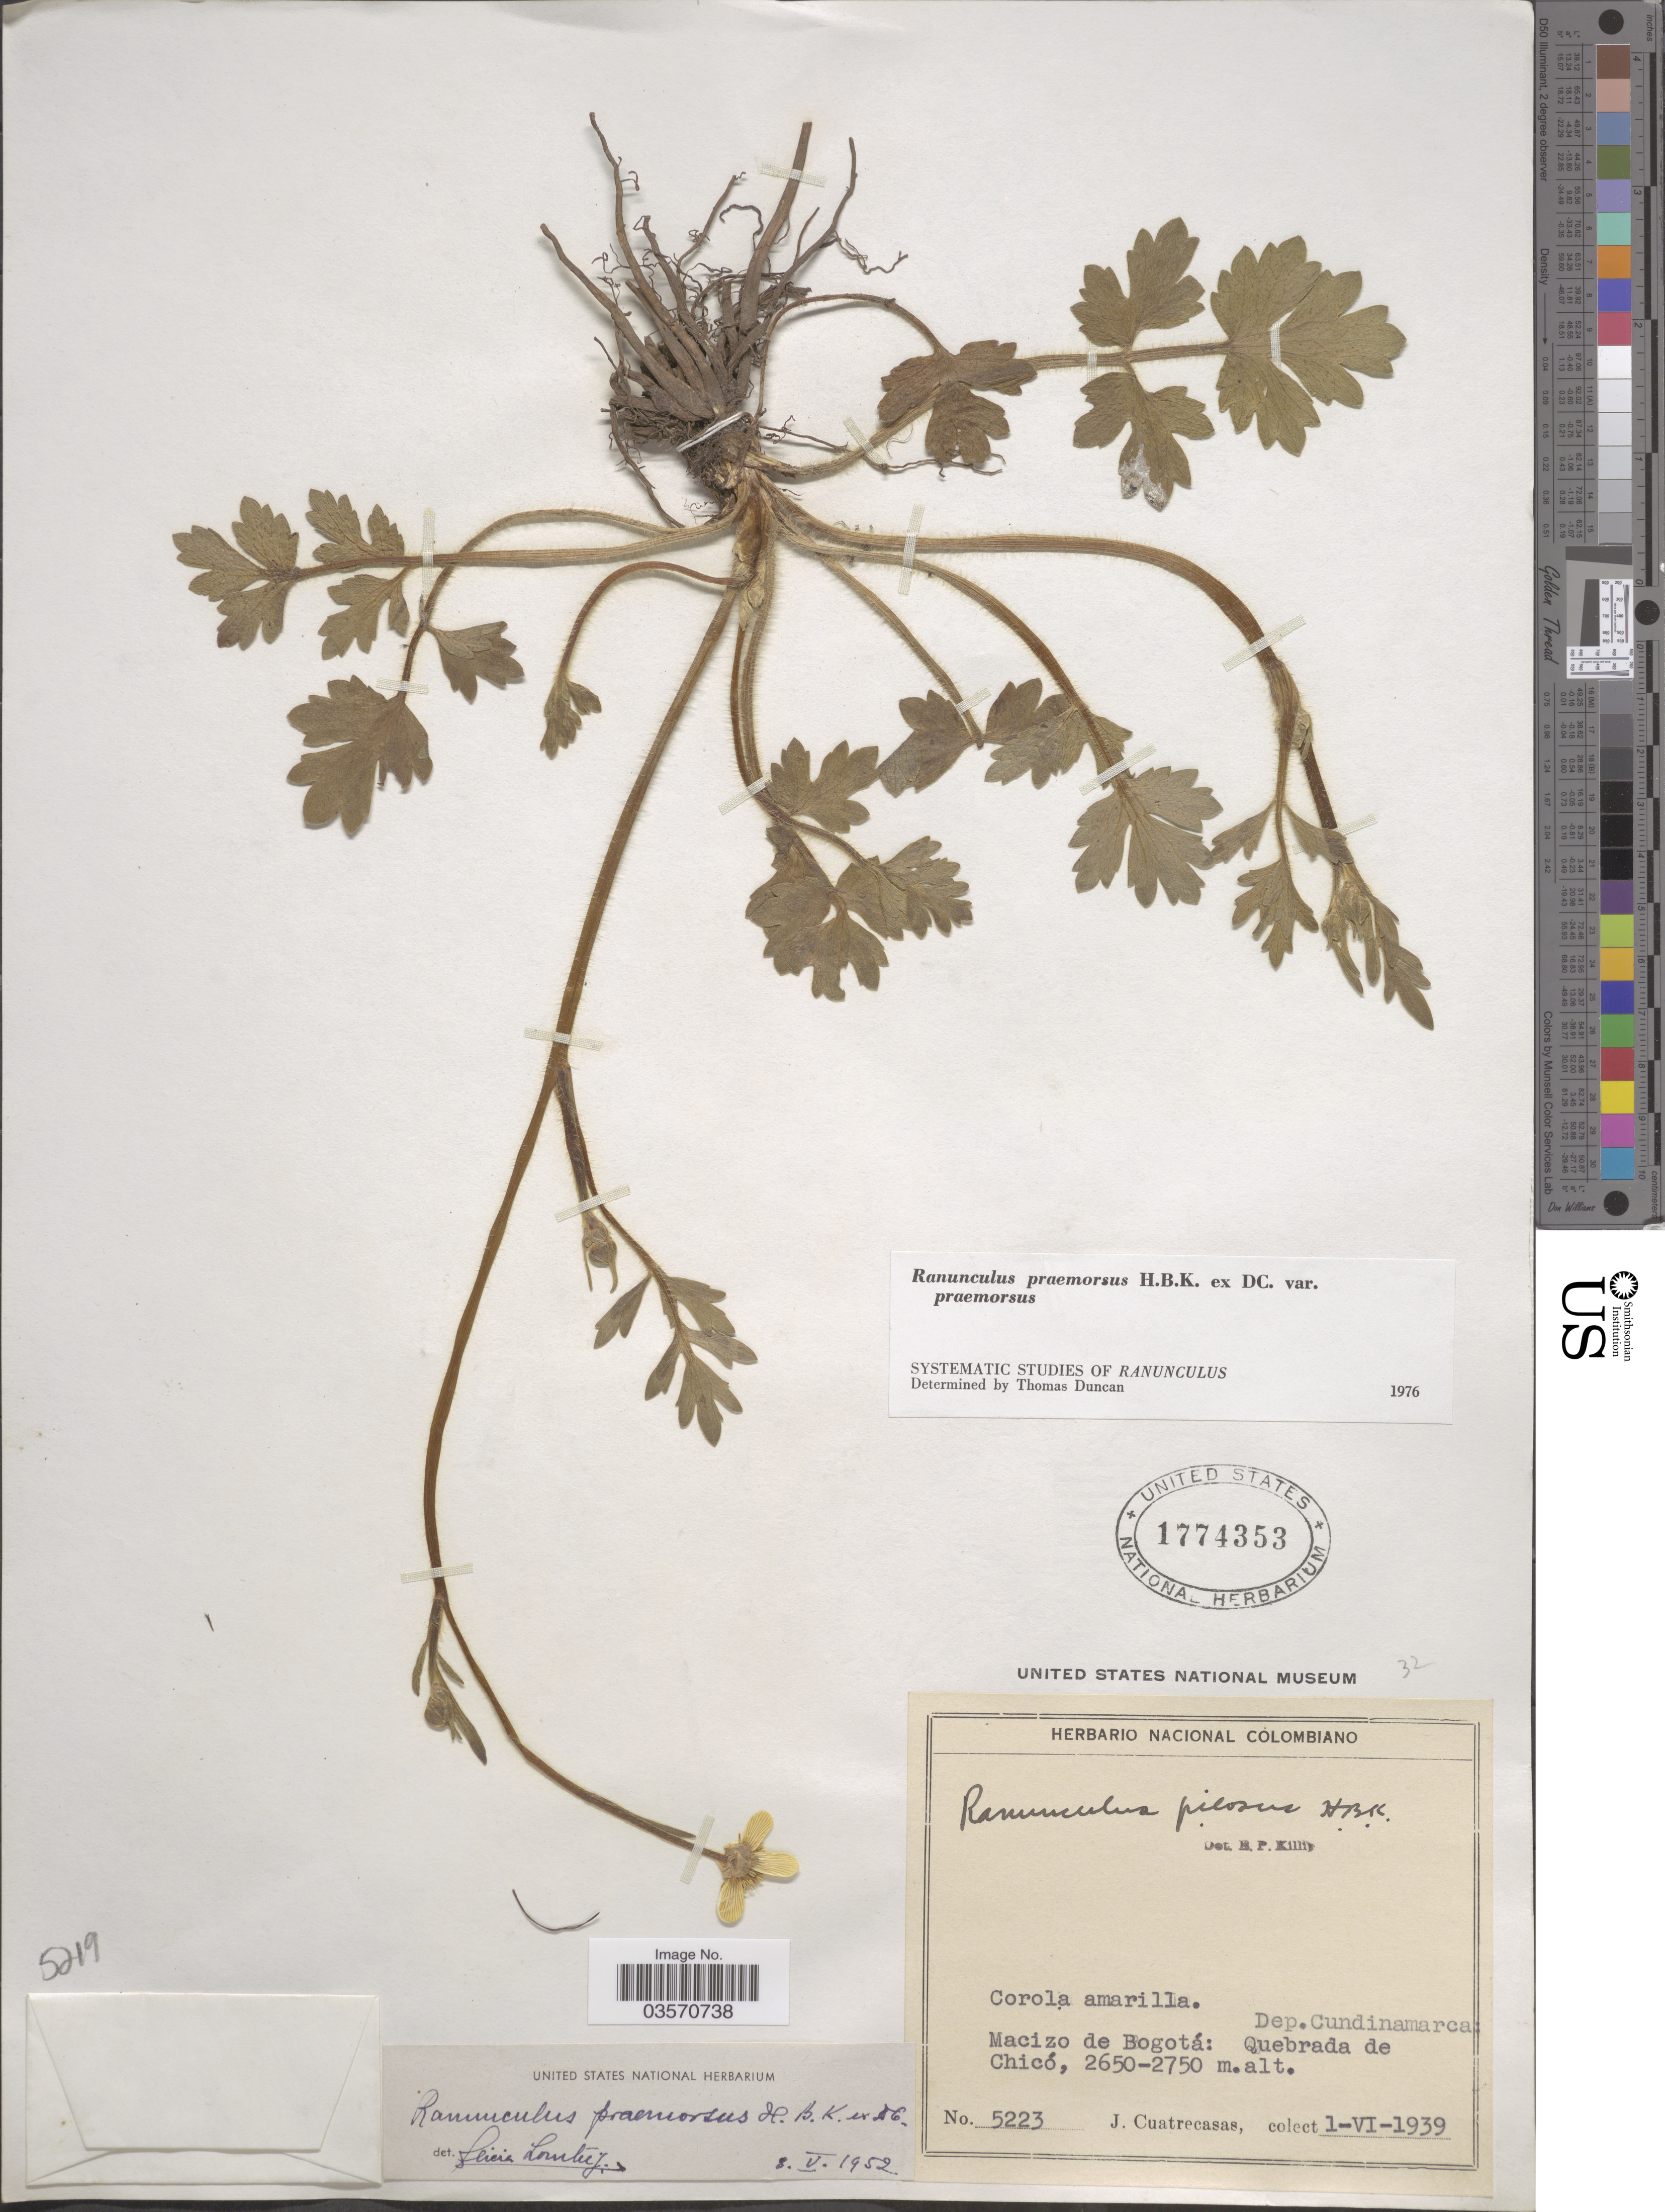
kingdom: Plantae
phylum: Tracheophyta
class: Magnoliopsida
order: Ranunculales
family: Ranunculaceae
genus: Ranunculus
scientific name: Ranunculus praemorsus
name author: Kunth ex DC.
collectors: J. Cuatrecasas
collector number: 5223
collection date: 1939-06-01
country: Colombia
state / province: Cundinamarca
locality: Dept. Cundinamarca: Macizo de Bogotá: Quebrada de Chicó.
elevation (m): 2650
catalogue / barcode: US 1774353